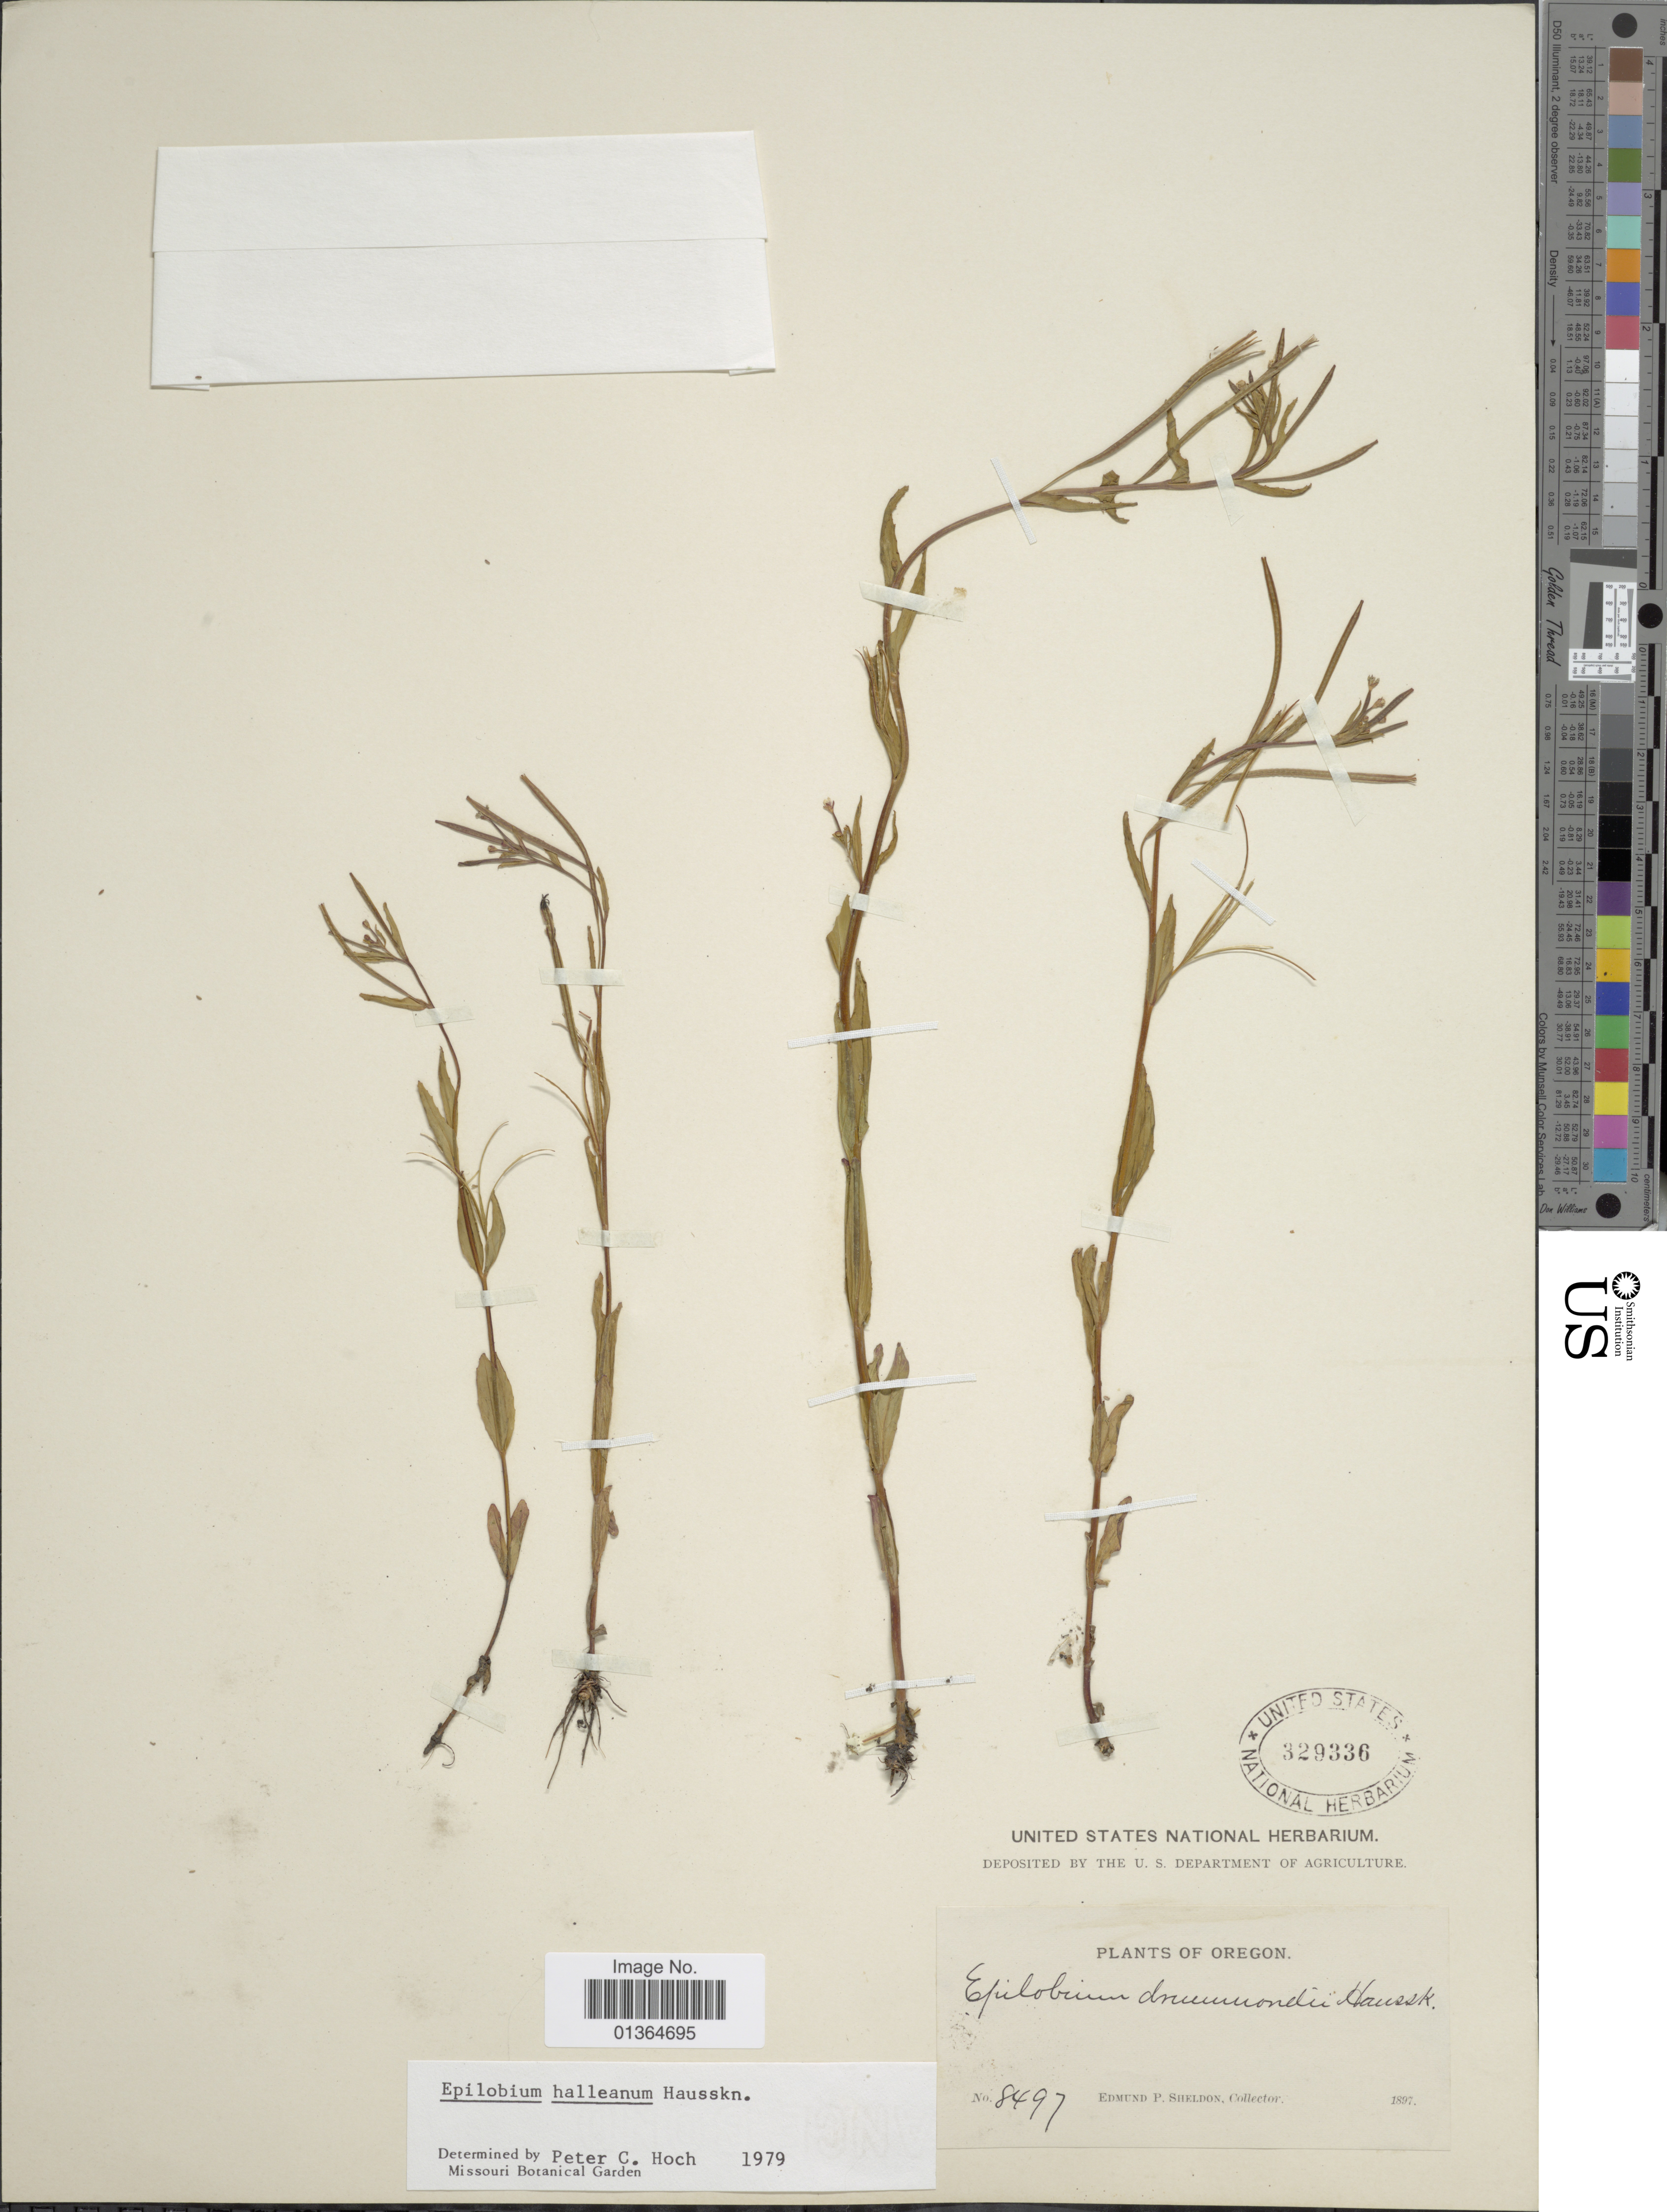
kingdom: Plantae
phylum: Tracheophyta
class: Magnoliopsida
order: Myrtales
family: Onagraceae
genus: Epilobium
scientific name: Epilobium hallianum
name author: Hausskn.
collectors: E. P. Sheldon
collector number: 8497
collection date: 1897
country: United States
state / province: Oregon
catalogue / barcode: US 329336